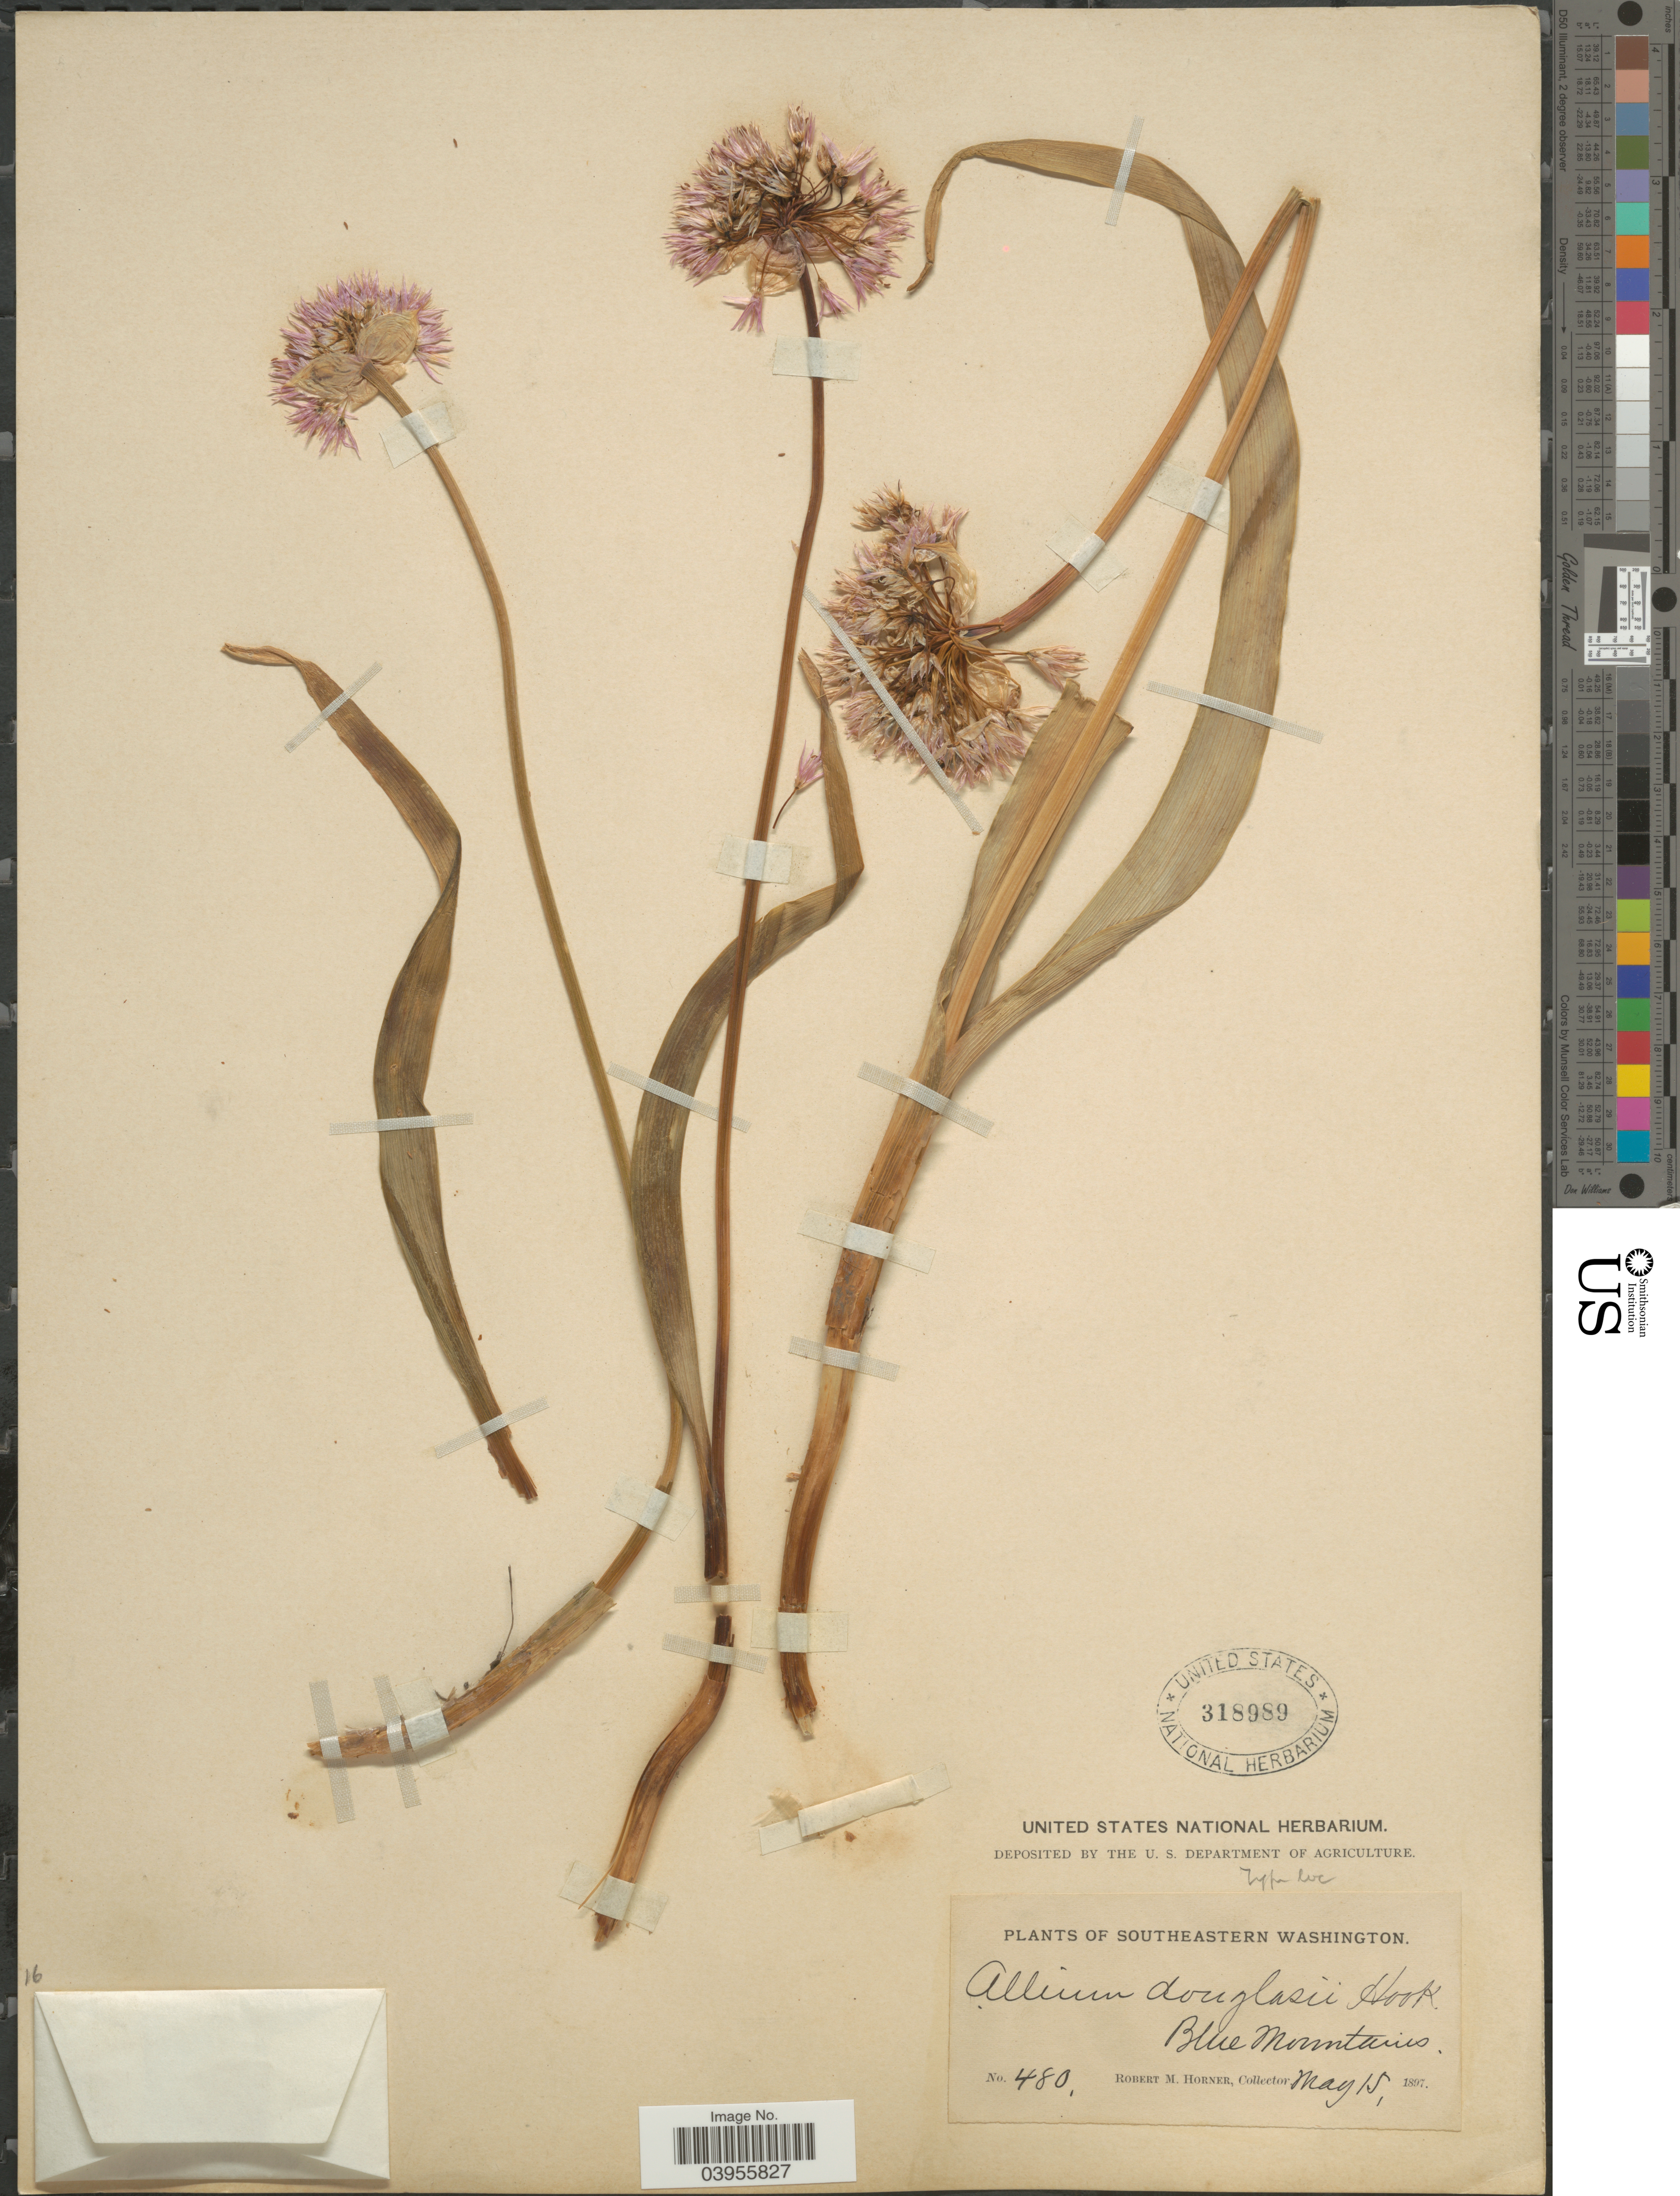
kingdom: Plantae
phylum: Tracheophyta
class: Liliopsida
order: Asparagales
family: Amaryllidaceae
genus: Allium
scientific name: Allium douglasii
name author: Hook.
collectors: R. Horner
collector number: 480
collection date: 1897-05-15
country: United States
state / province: Washington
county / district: Clallam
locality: Southeastern Washington. Blue Mountains.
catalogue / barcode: US 318989